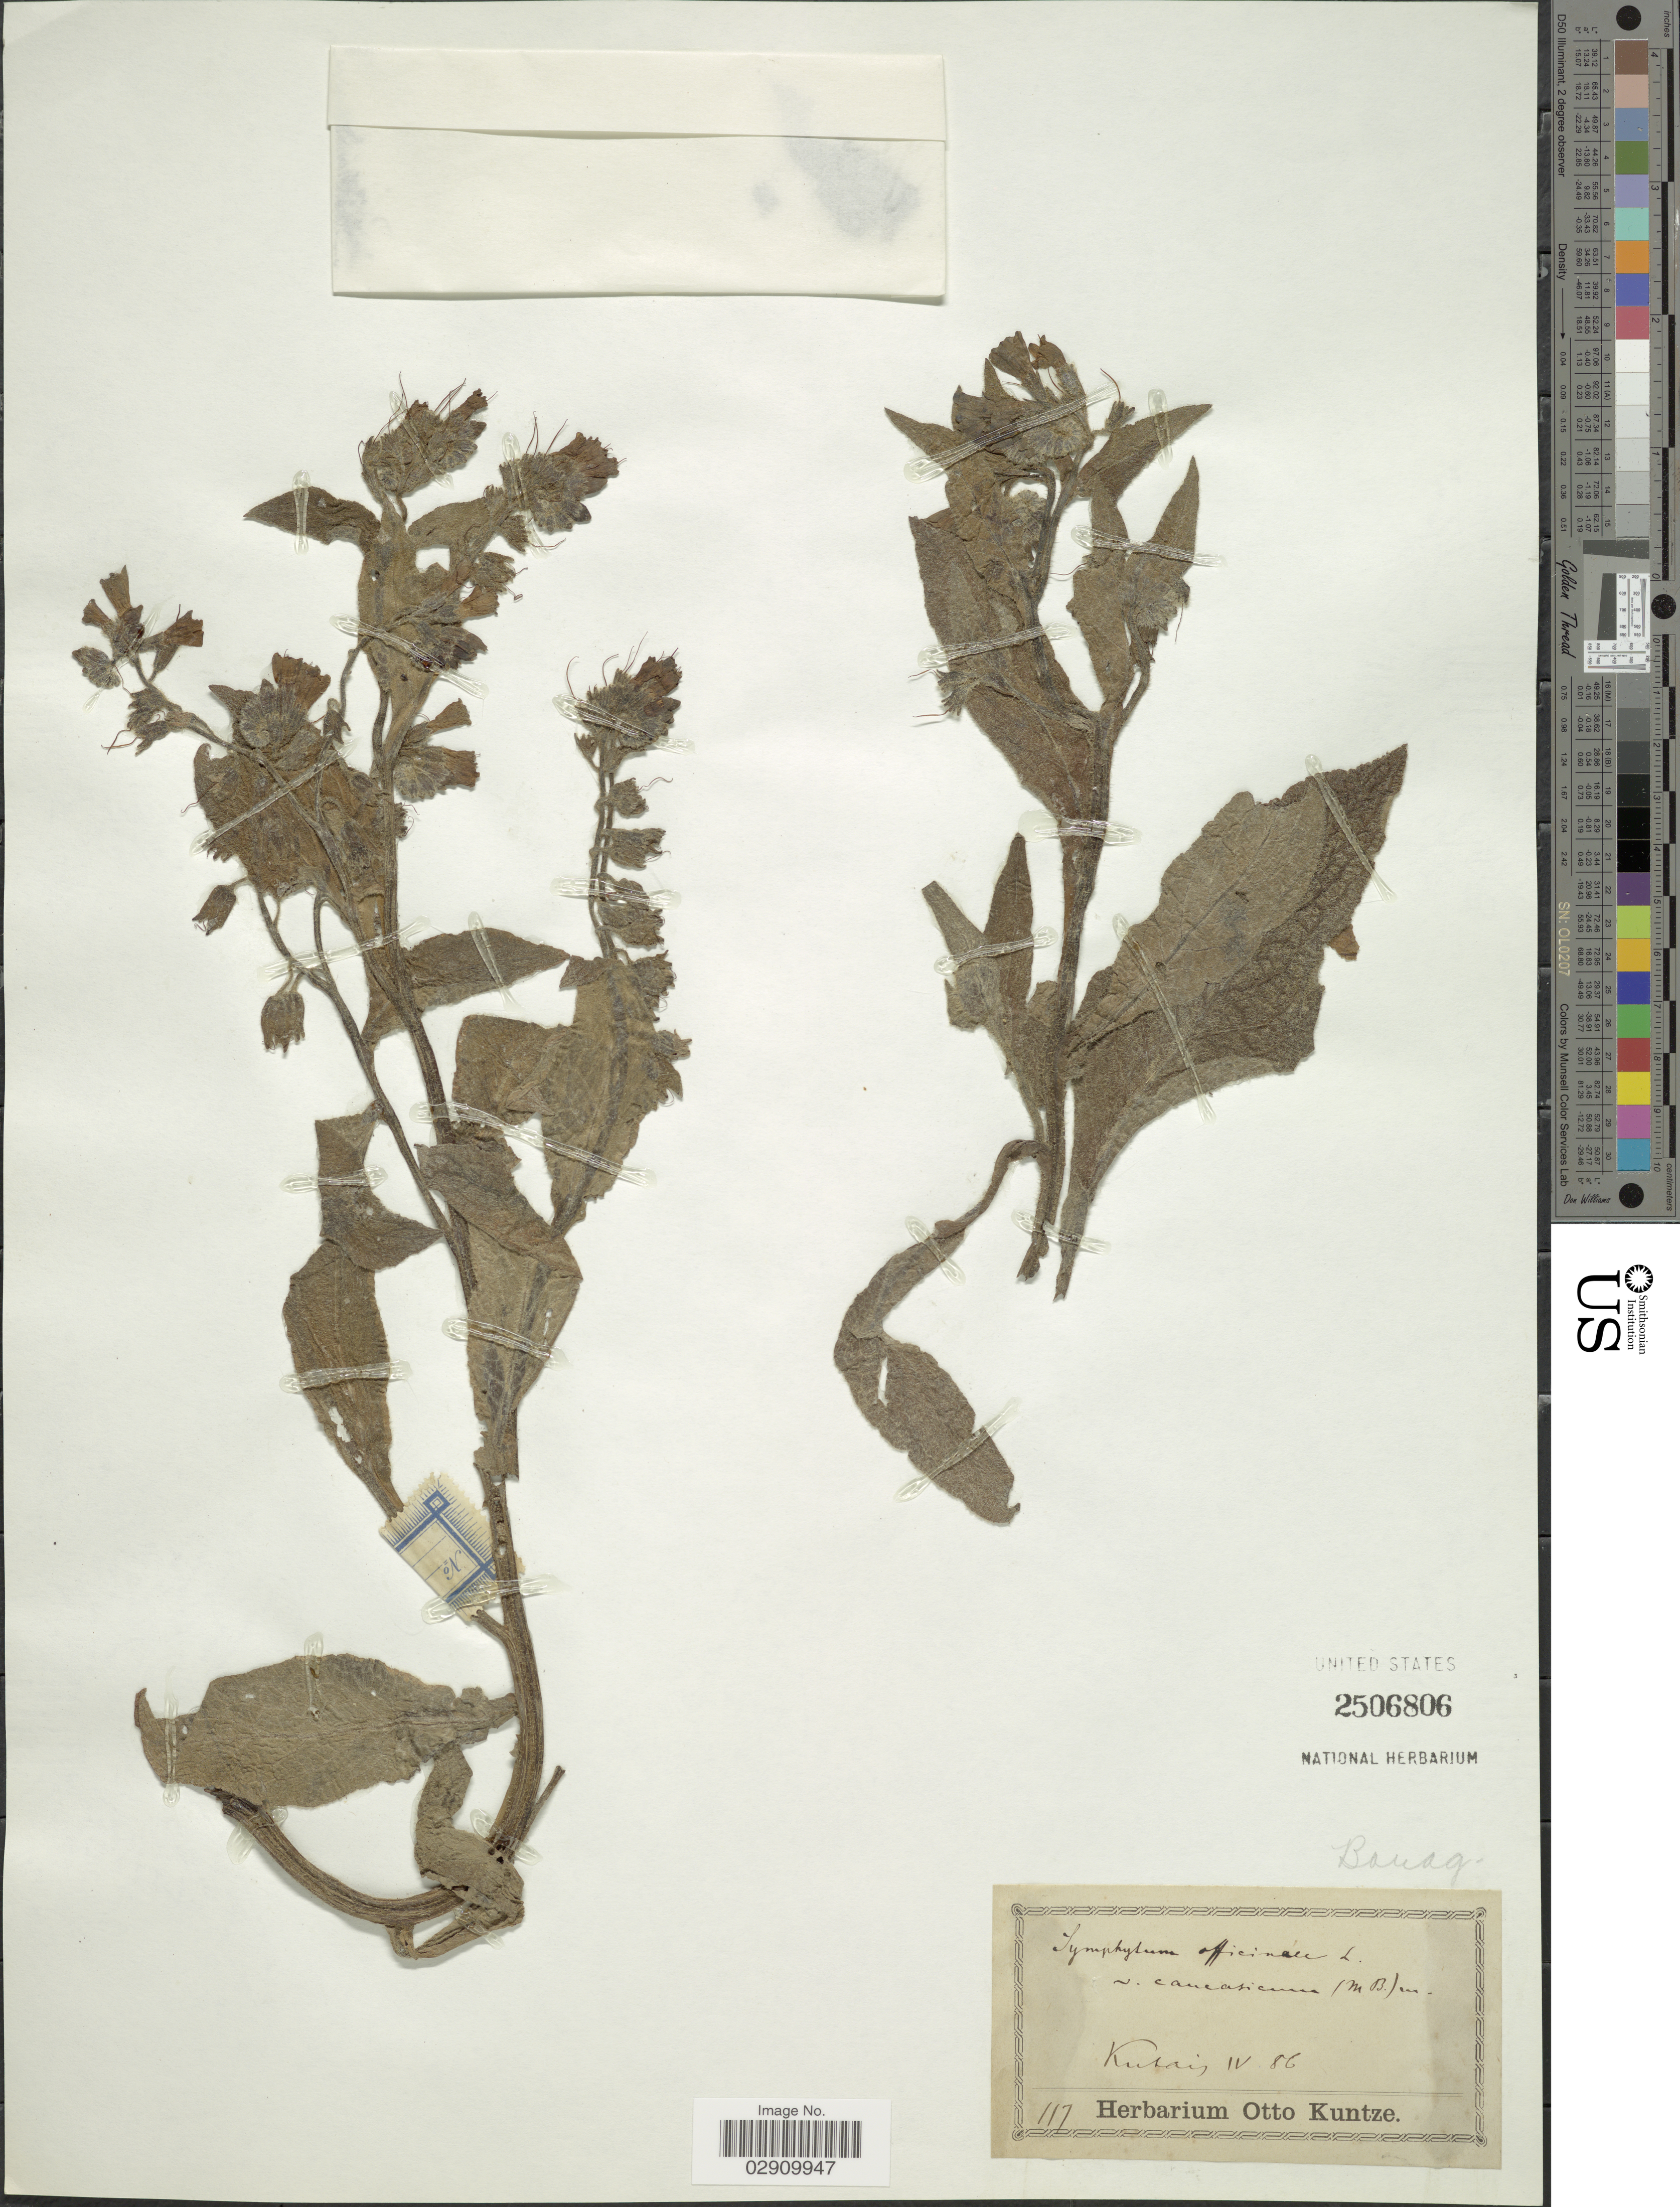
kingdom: Plantae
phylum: Tracheophyta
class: Magnoliopsida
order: Boraginales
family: Boraginaceae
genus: Symphytum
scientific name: Symphytum officinale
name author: L.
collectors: ex herb. Otto Kuntze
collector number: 117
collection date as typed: Transcribed d/m/y: /4/86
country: Micronesia, Federated States of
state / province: Kosrae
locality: Kusaie.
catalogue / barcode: US 2506806